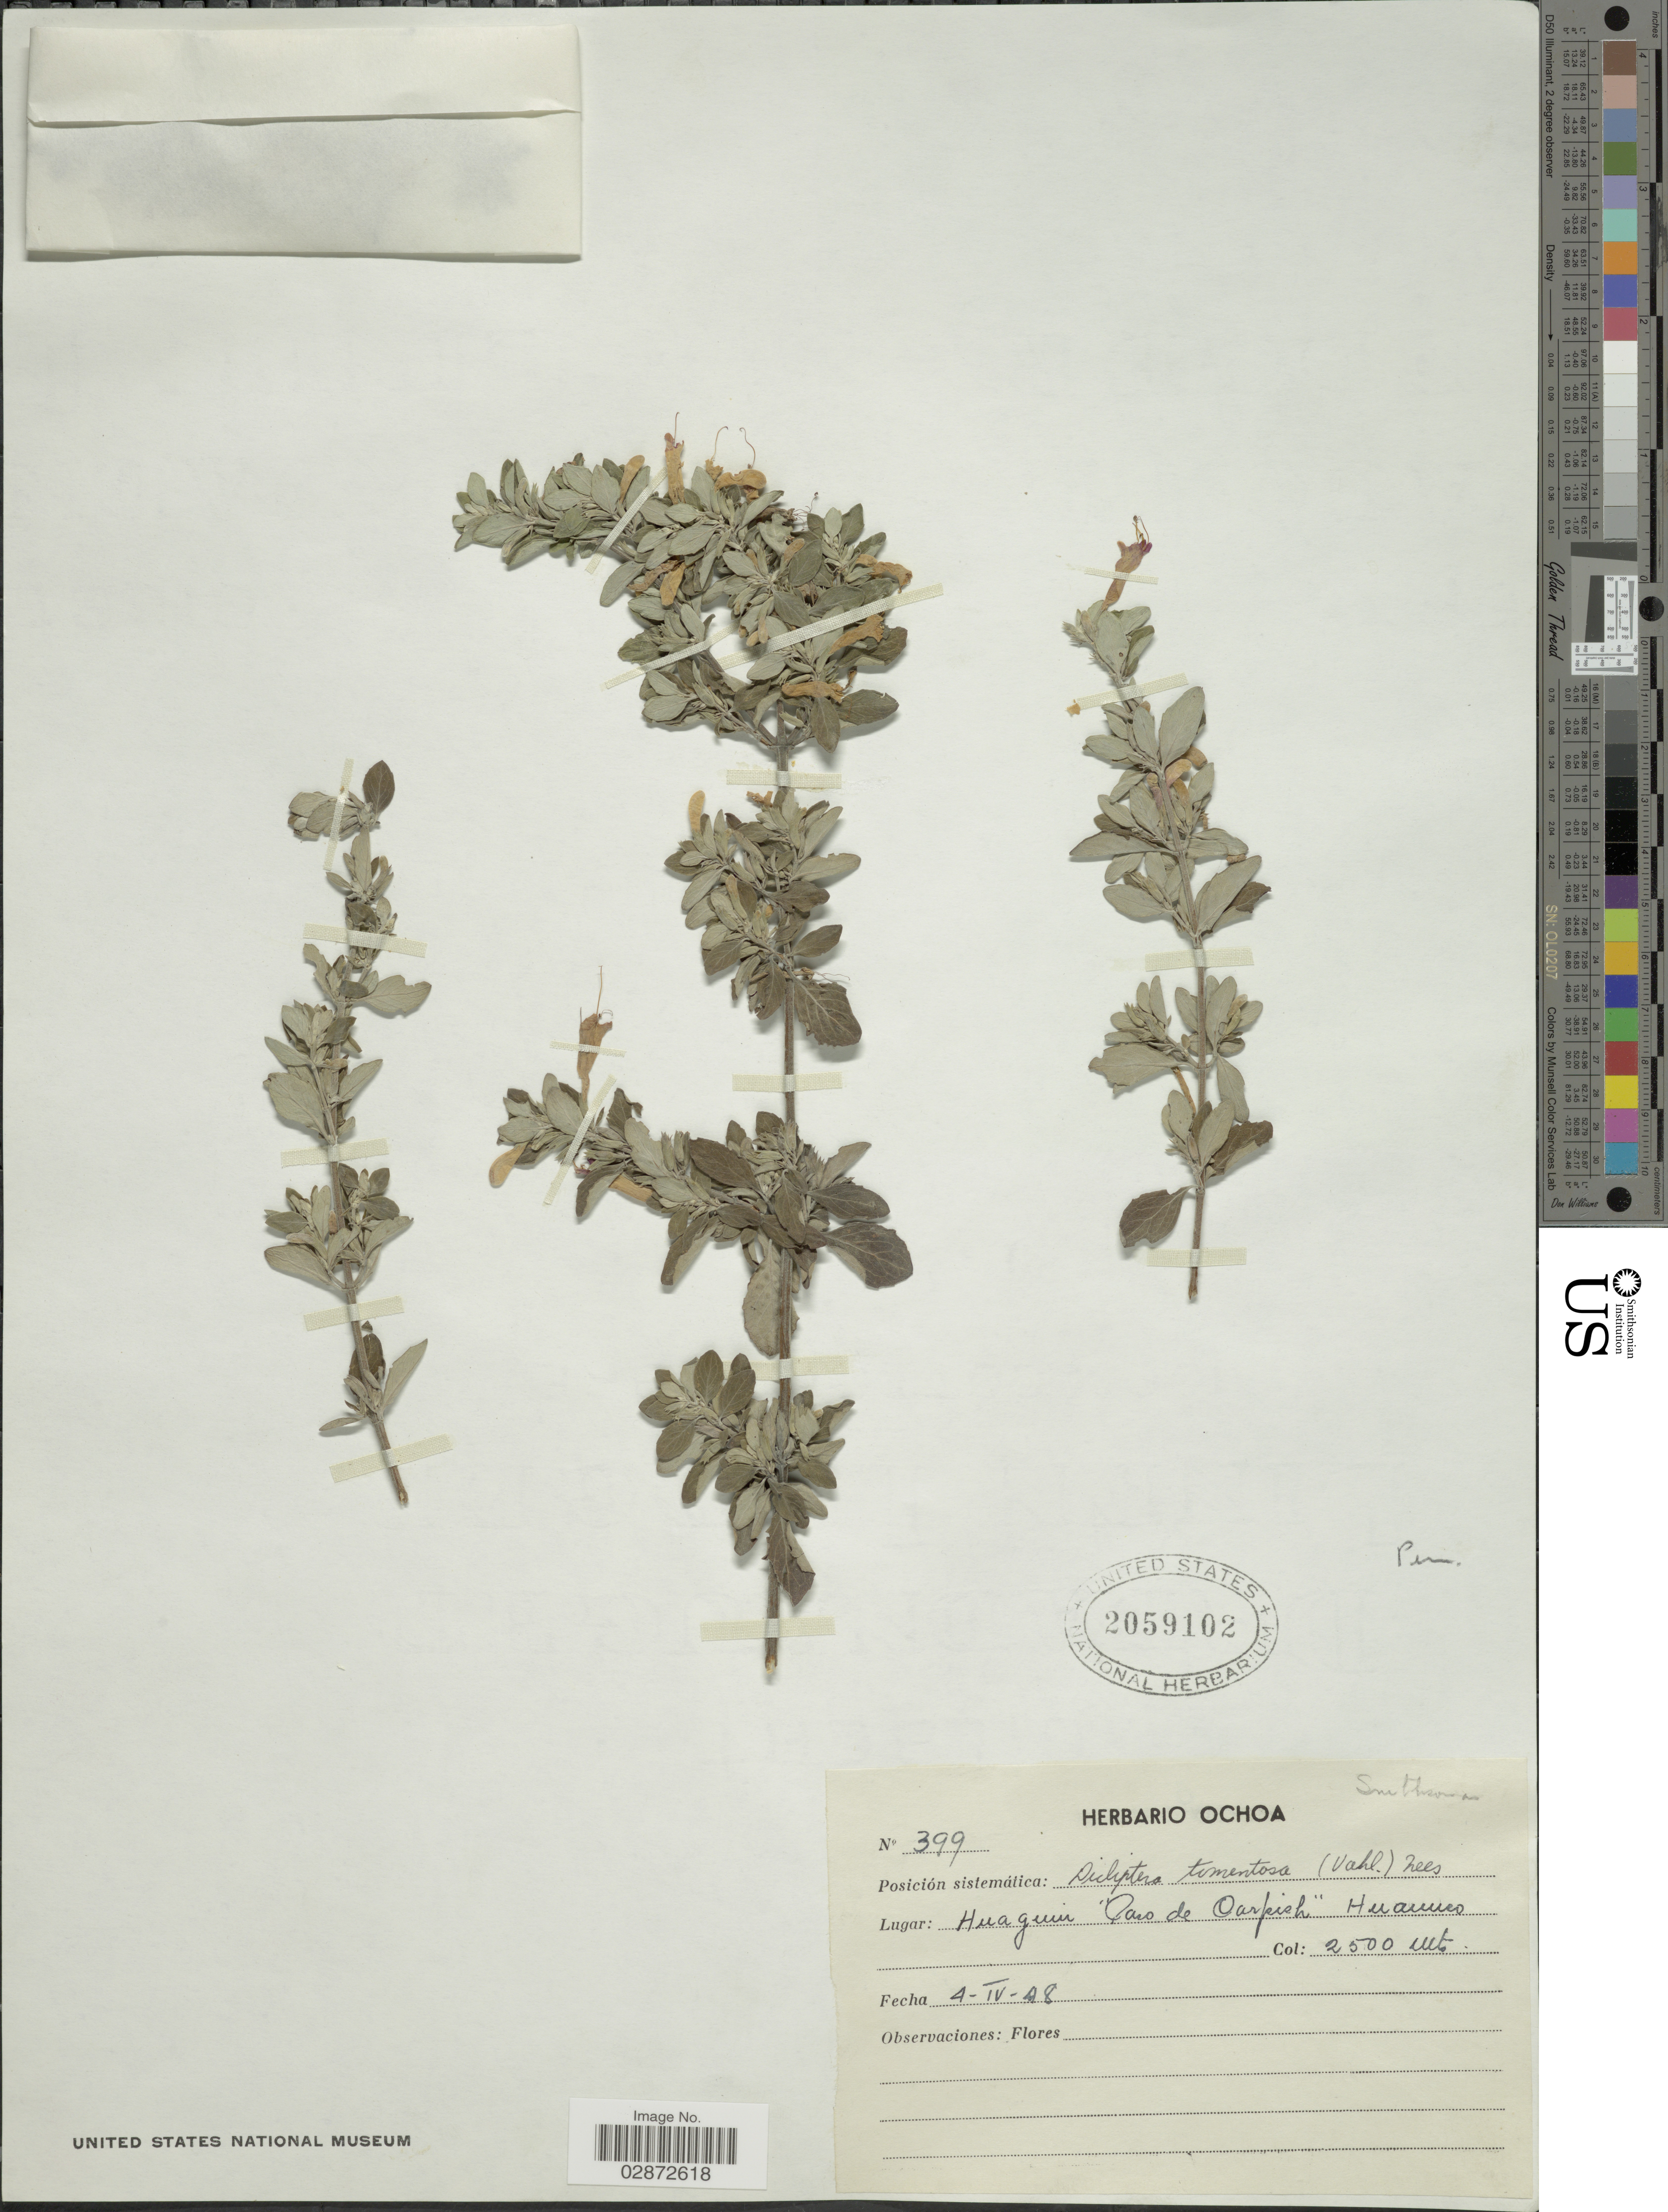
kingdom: Plantae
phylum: Tracheophyta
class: Magnoliopsida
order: Lamiales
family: Acanthaceae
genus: Dicliptera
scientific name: Dicliptera tomentosa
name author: (Vahl) Nees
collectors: ex herb. Ochoa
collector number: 399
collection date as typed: Transcribed d/m/y: 4/4/48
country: Peru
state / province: Huánuco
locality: Huaguin "Gao de Oarpish" Huanuco.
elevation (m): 2500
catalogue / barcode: US 2059102